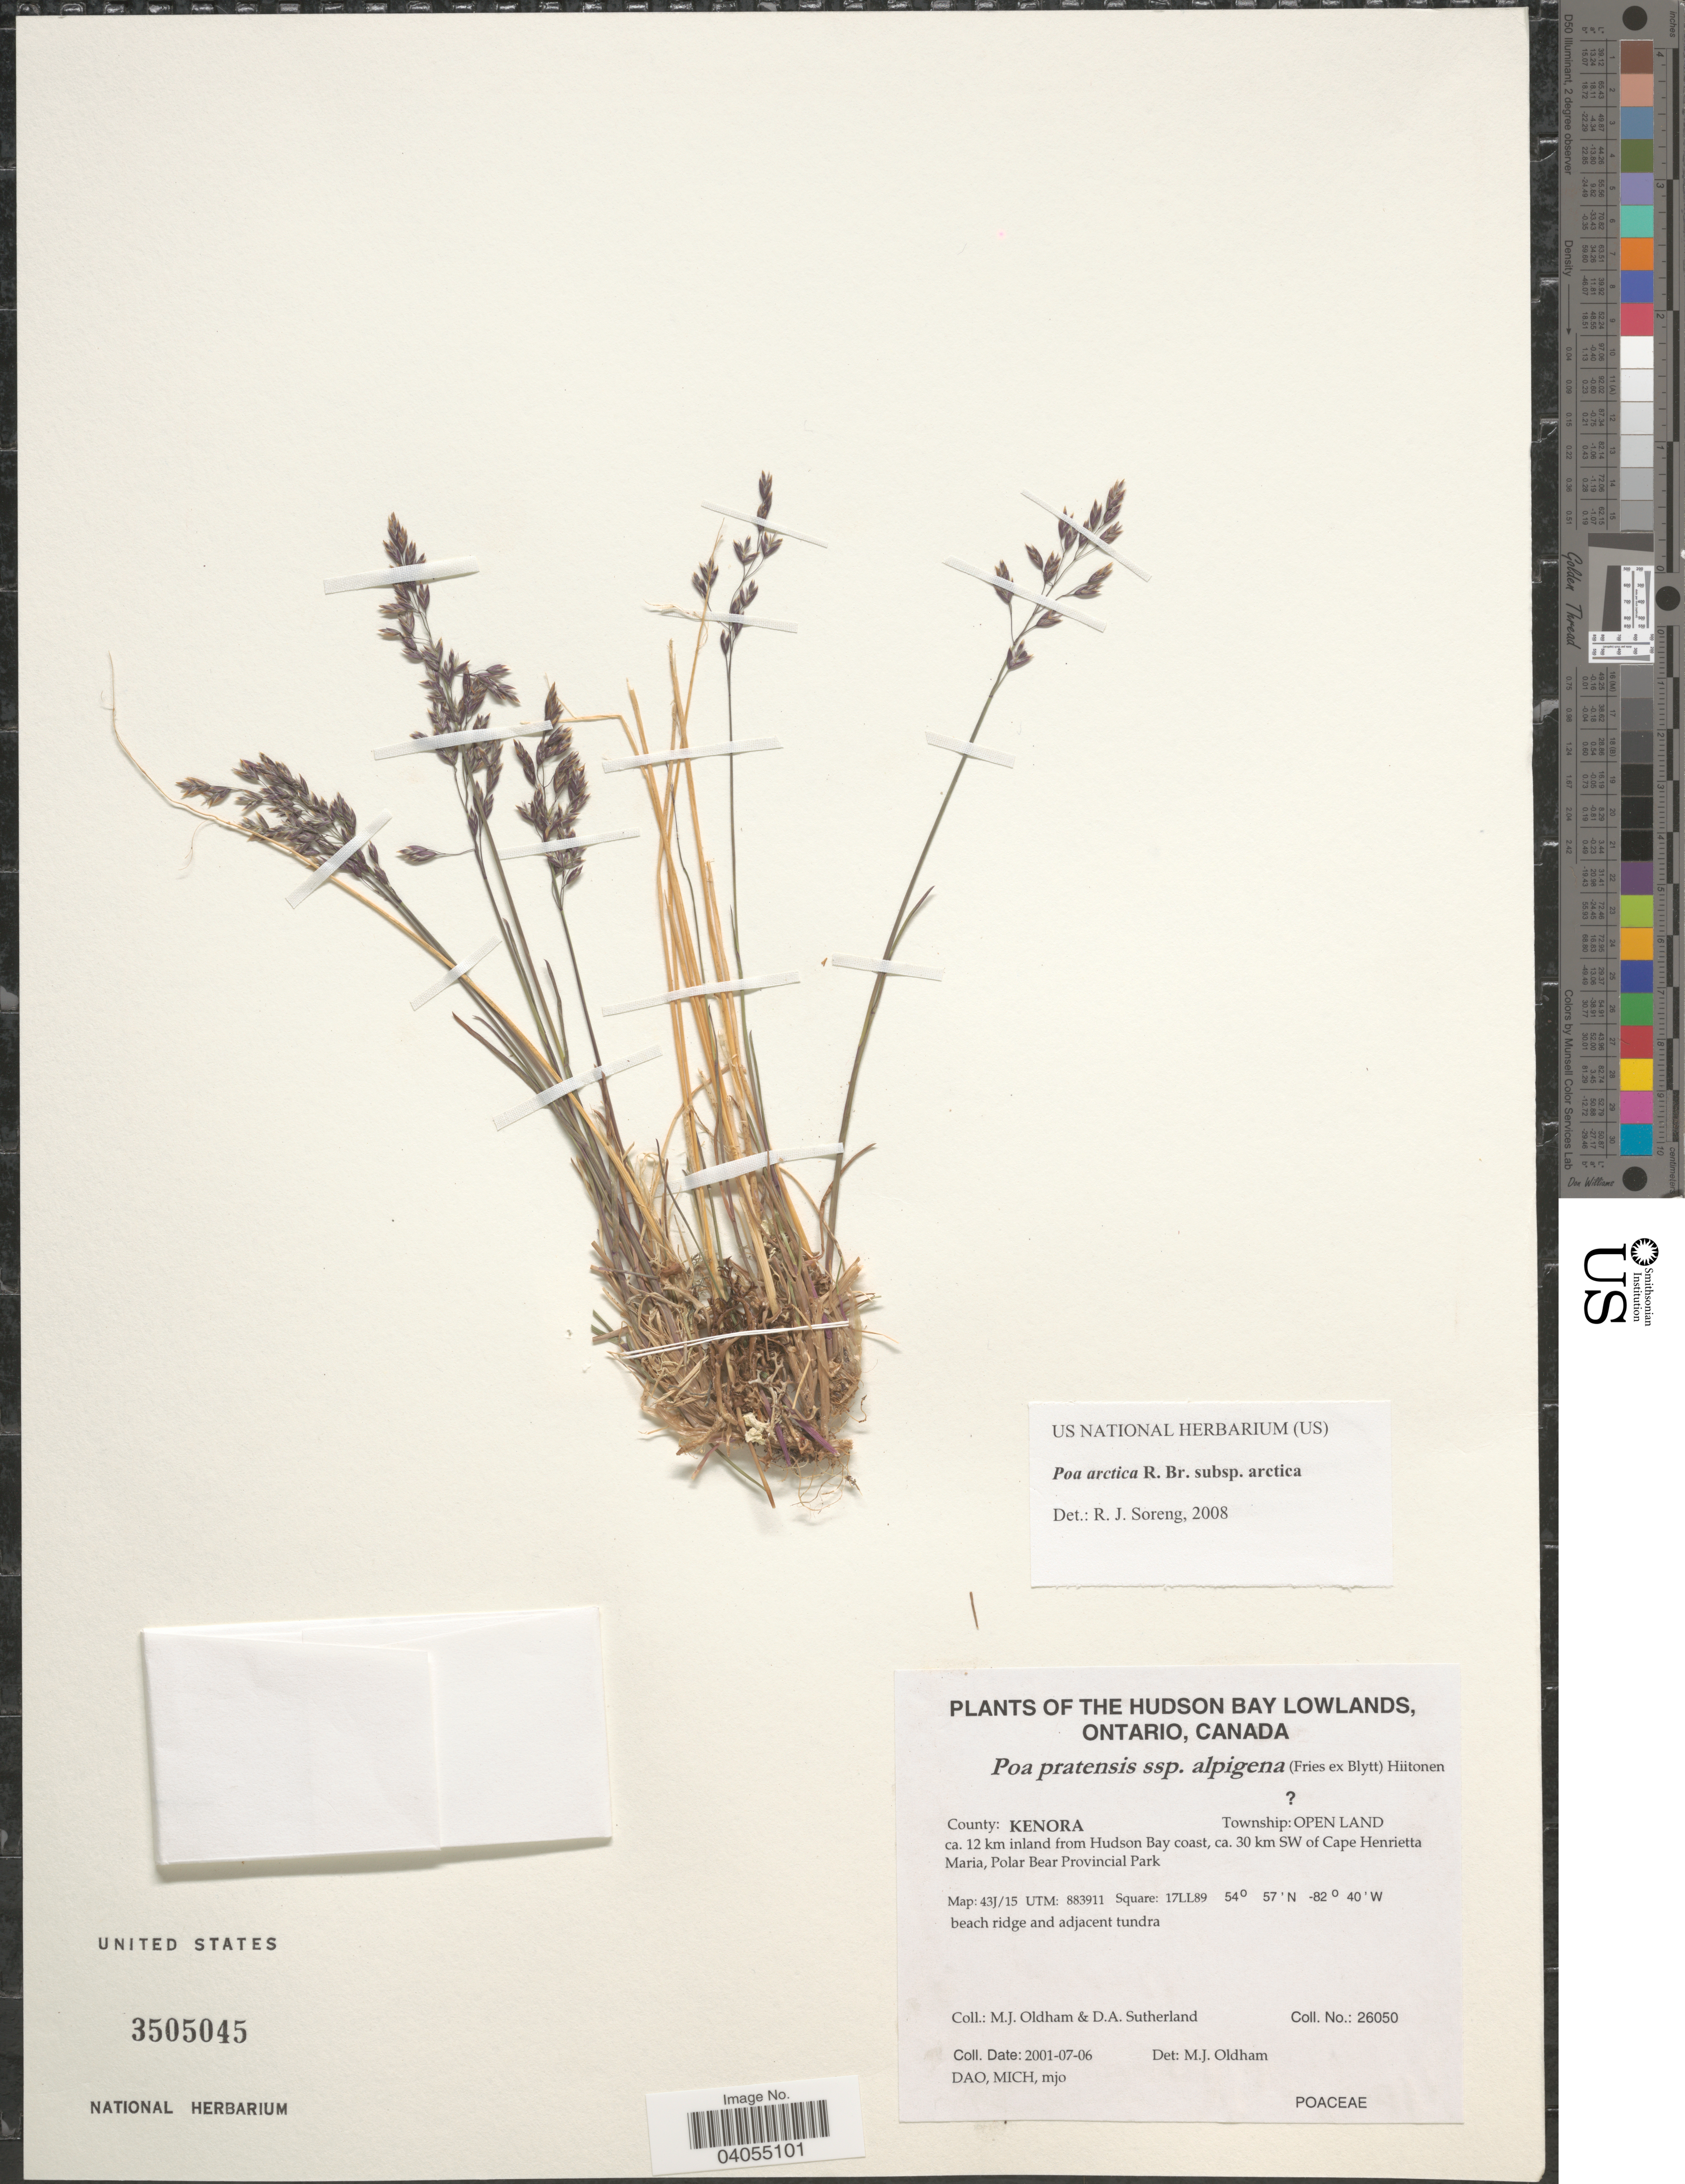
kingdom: Plantae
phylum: Tracheophyta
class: Liliopsida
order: Poales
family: Poaceae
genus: Poa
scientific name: Poa arctica subsp. arctica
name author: R. Br.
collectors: M. Oldham & D. Sutherland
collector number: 26050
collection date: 2001-07-06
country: Canada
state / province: Ontario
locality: Hudson Bay Lowlands. County: Kenora. Township: Open Land. Ca. 12 km inland from Hudson Bay coast, ca. 30 km SW of Cape Henrietta Maria, Polar Bear Provincial Park. Map: 43J/15 UTM: 883911 Square: 17LL89.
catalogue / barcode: US 3505045